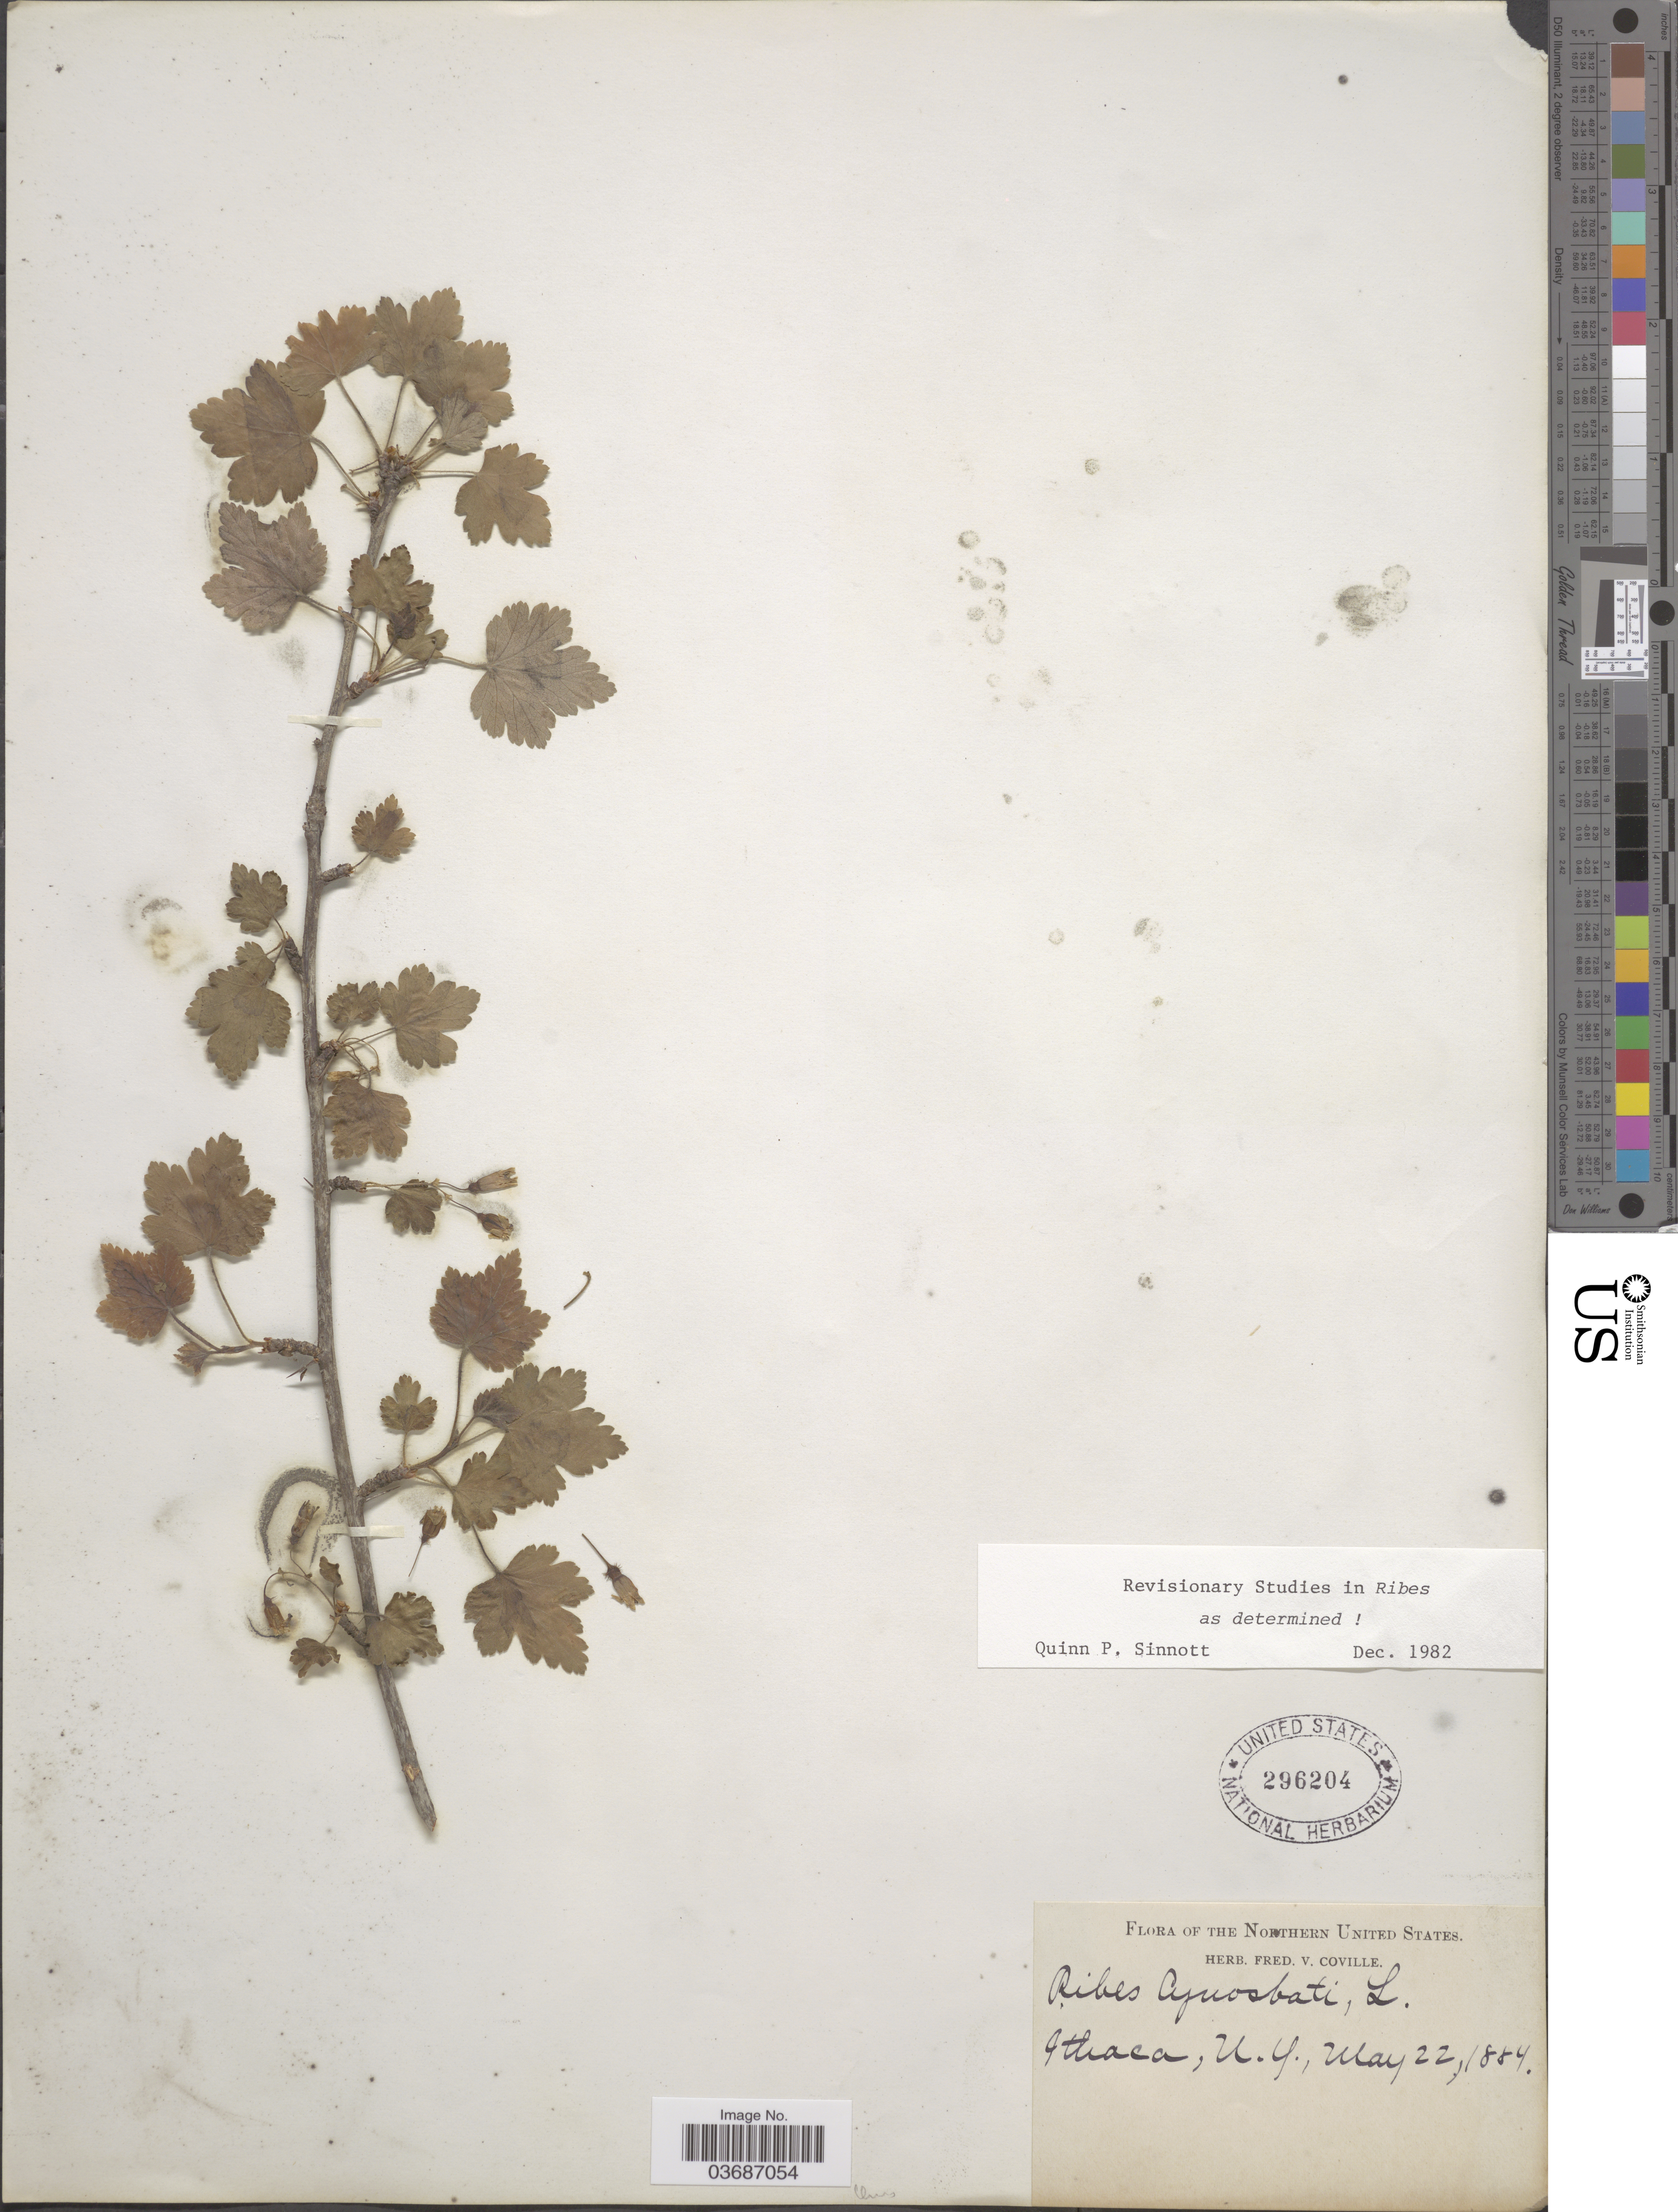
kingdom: Plantae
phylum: Tracheophyta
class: Magnoliopsida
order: Saxifragales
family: Grossulariaceae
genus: Ribes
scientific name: Ribes cynosbati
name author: L.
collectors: ex herb. Fred. V. Coville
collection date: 1884-05-22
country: United States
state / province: New York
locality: The Northern United States. Ithaca.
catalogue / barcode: US 296204